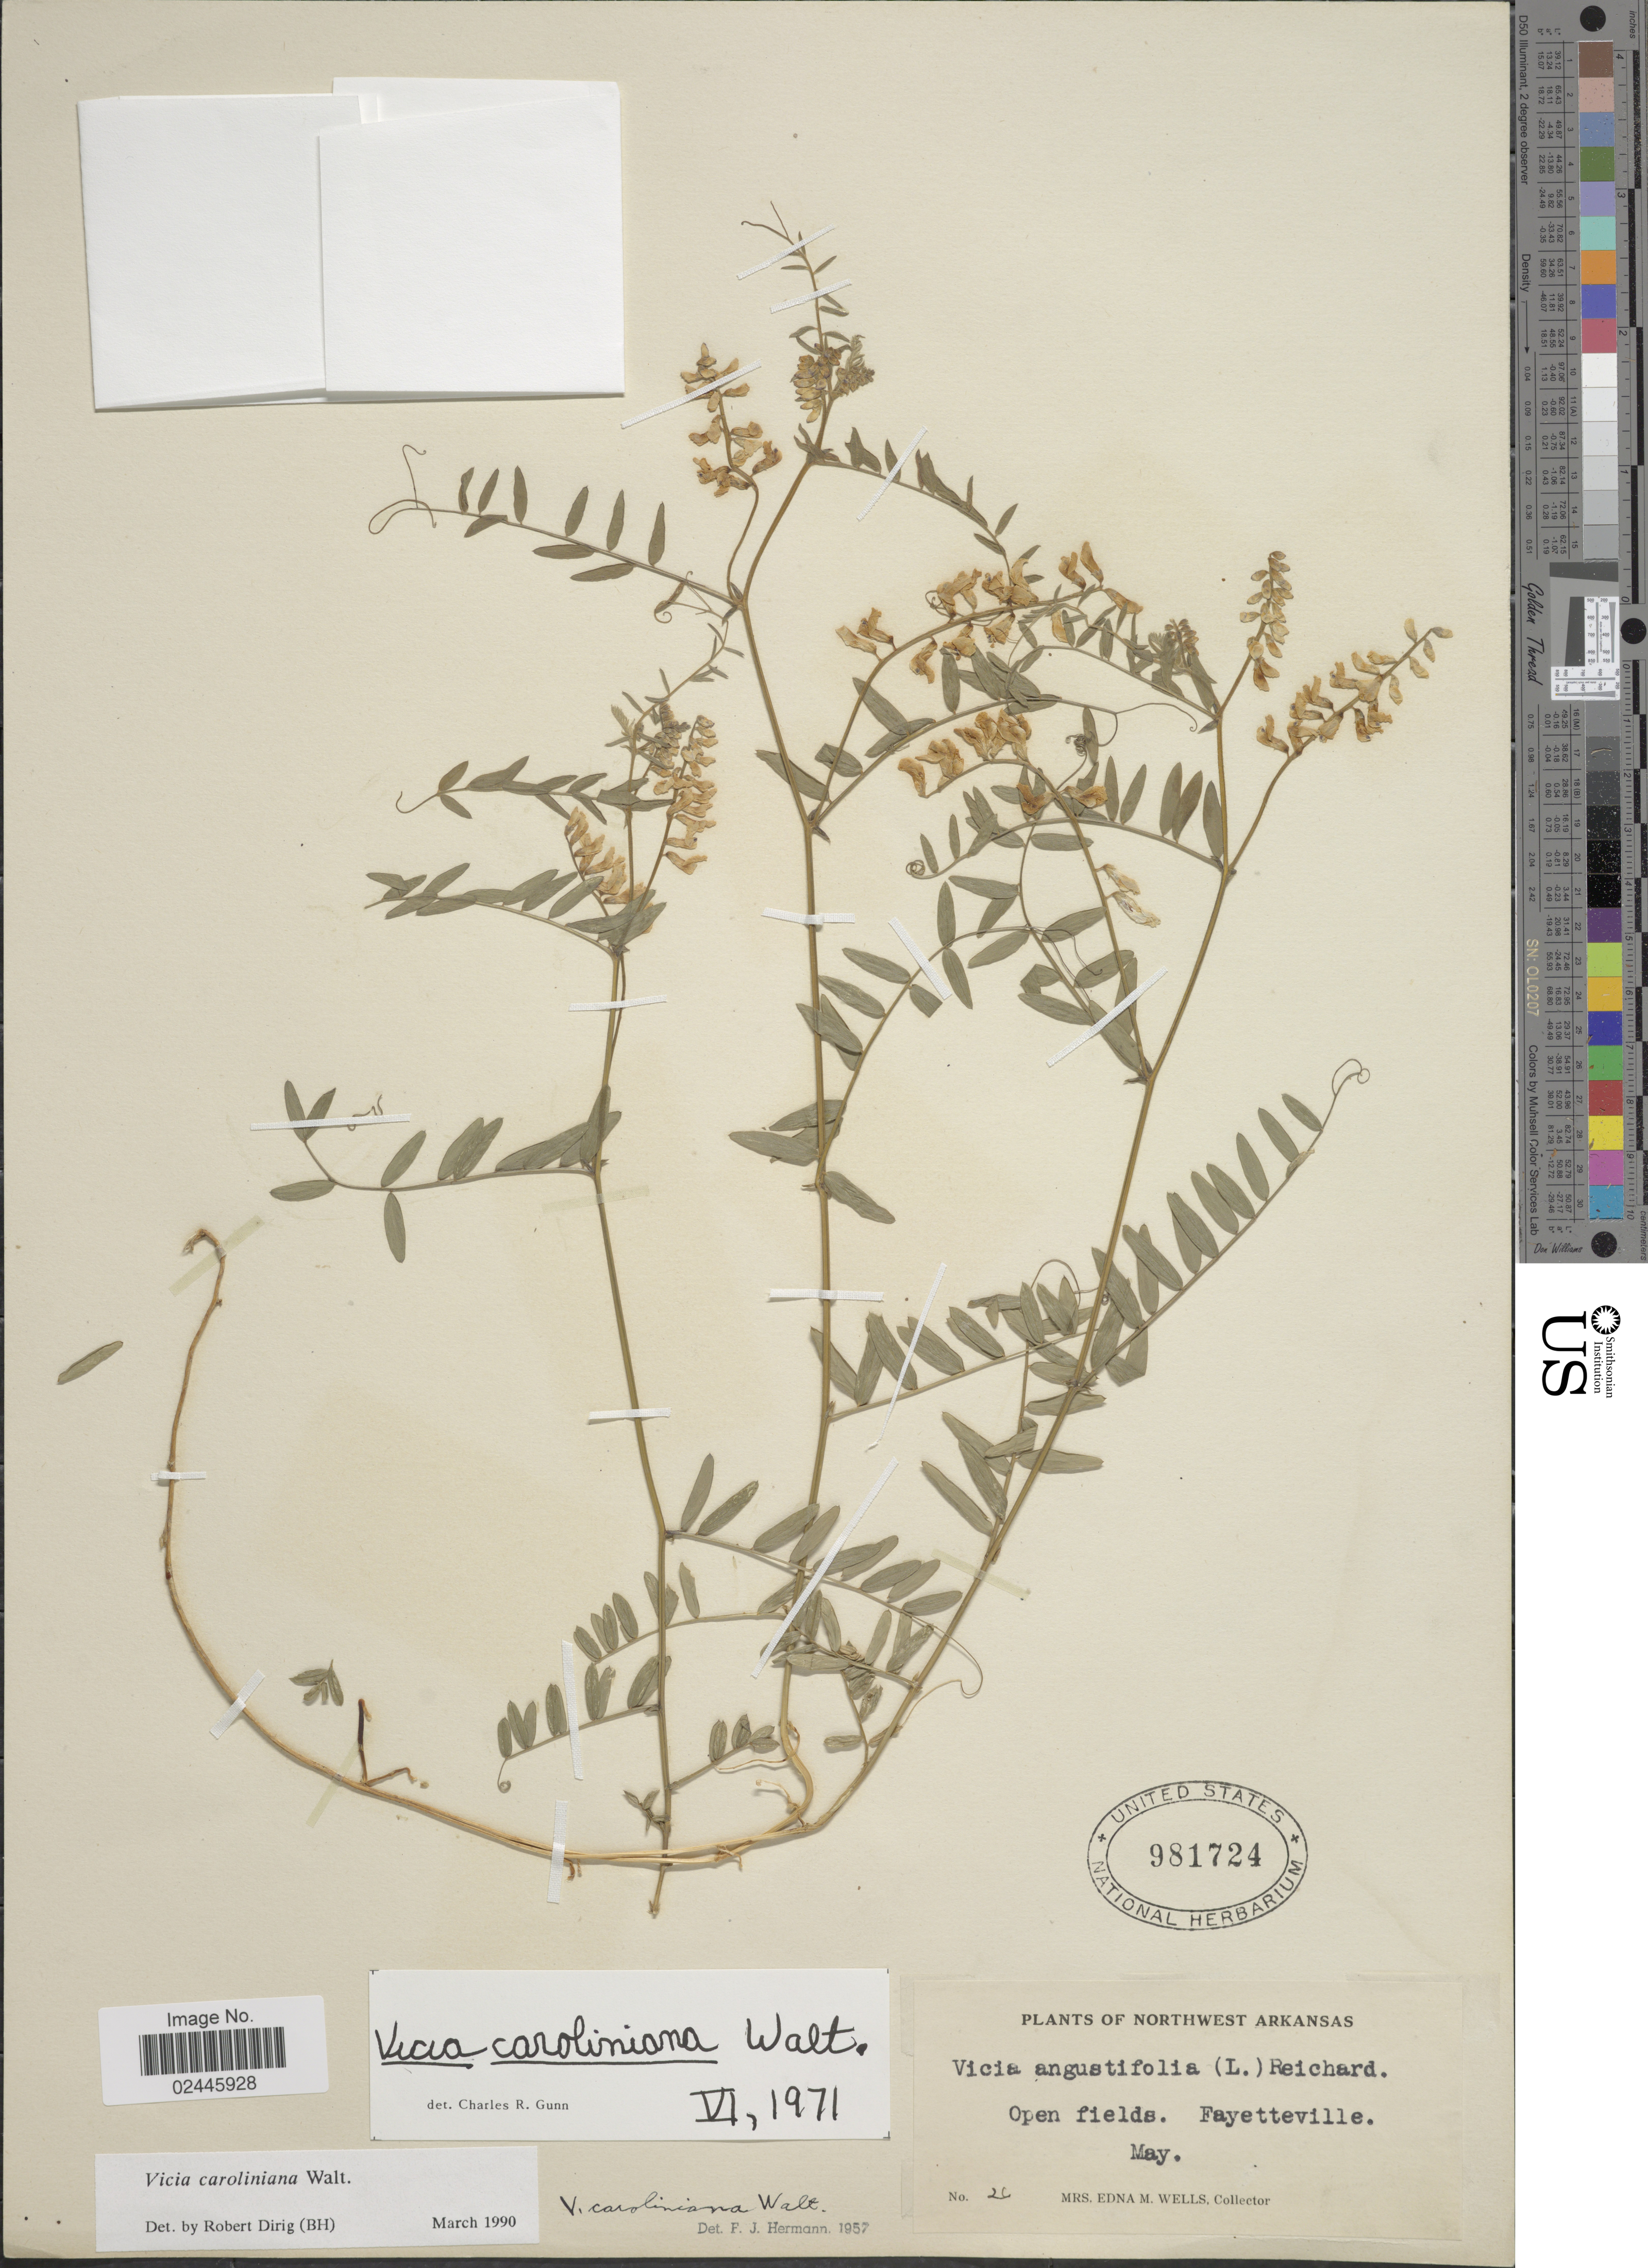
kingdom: Plantae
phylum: Tracheophyta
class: Magnoliopsida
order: Fabales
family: Fabaceae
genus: Vicia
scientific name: Vicia caroliniana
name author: Walter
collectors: E. M. Wells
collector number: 26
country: United States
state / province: Arkansas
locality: Northwest Arkansas, open fields, Fayetteville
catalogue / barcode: US 981724